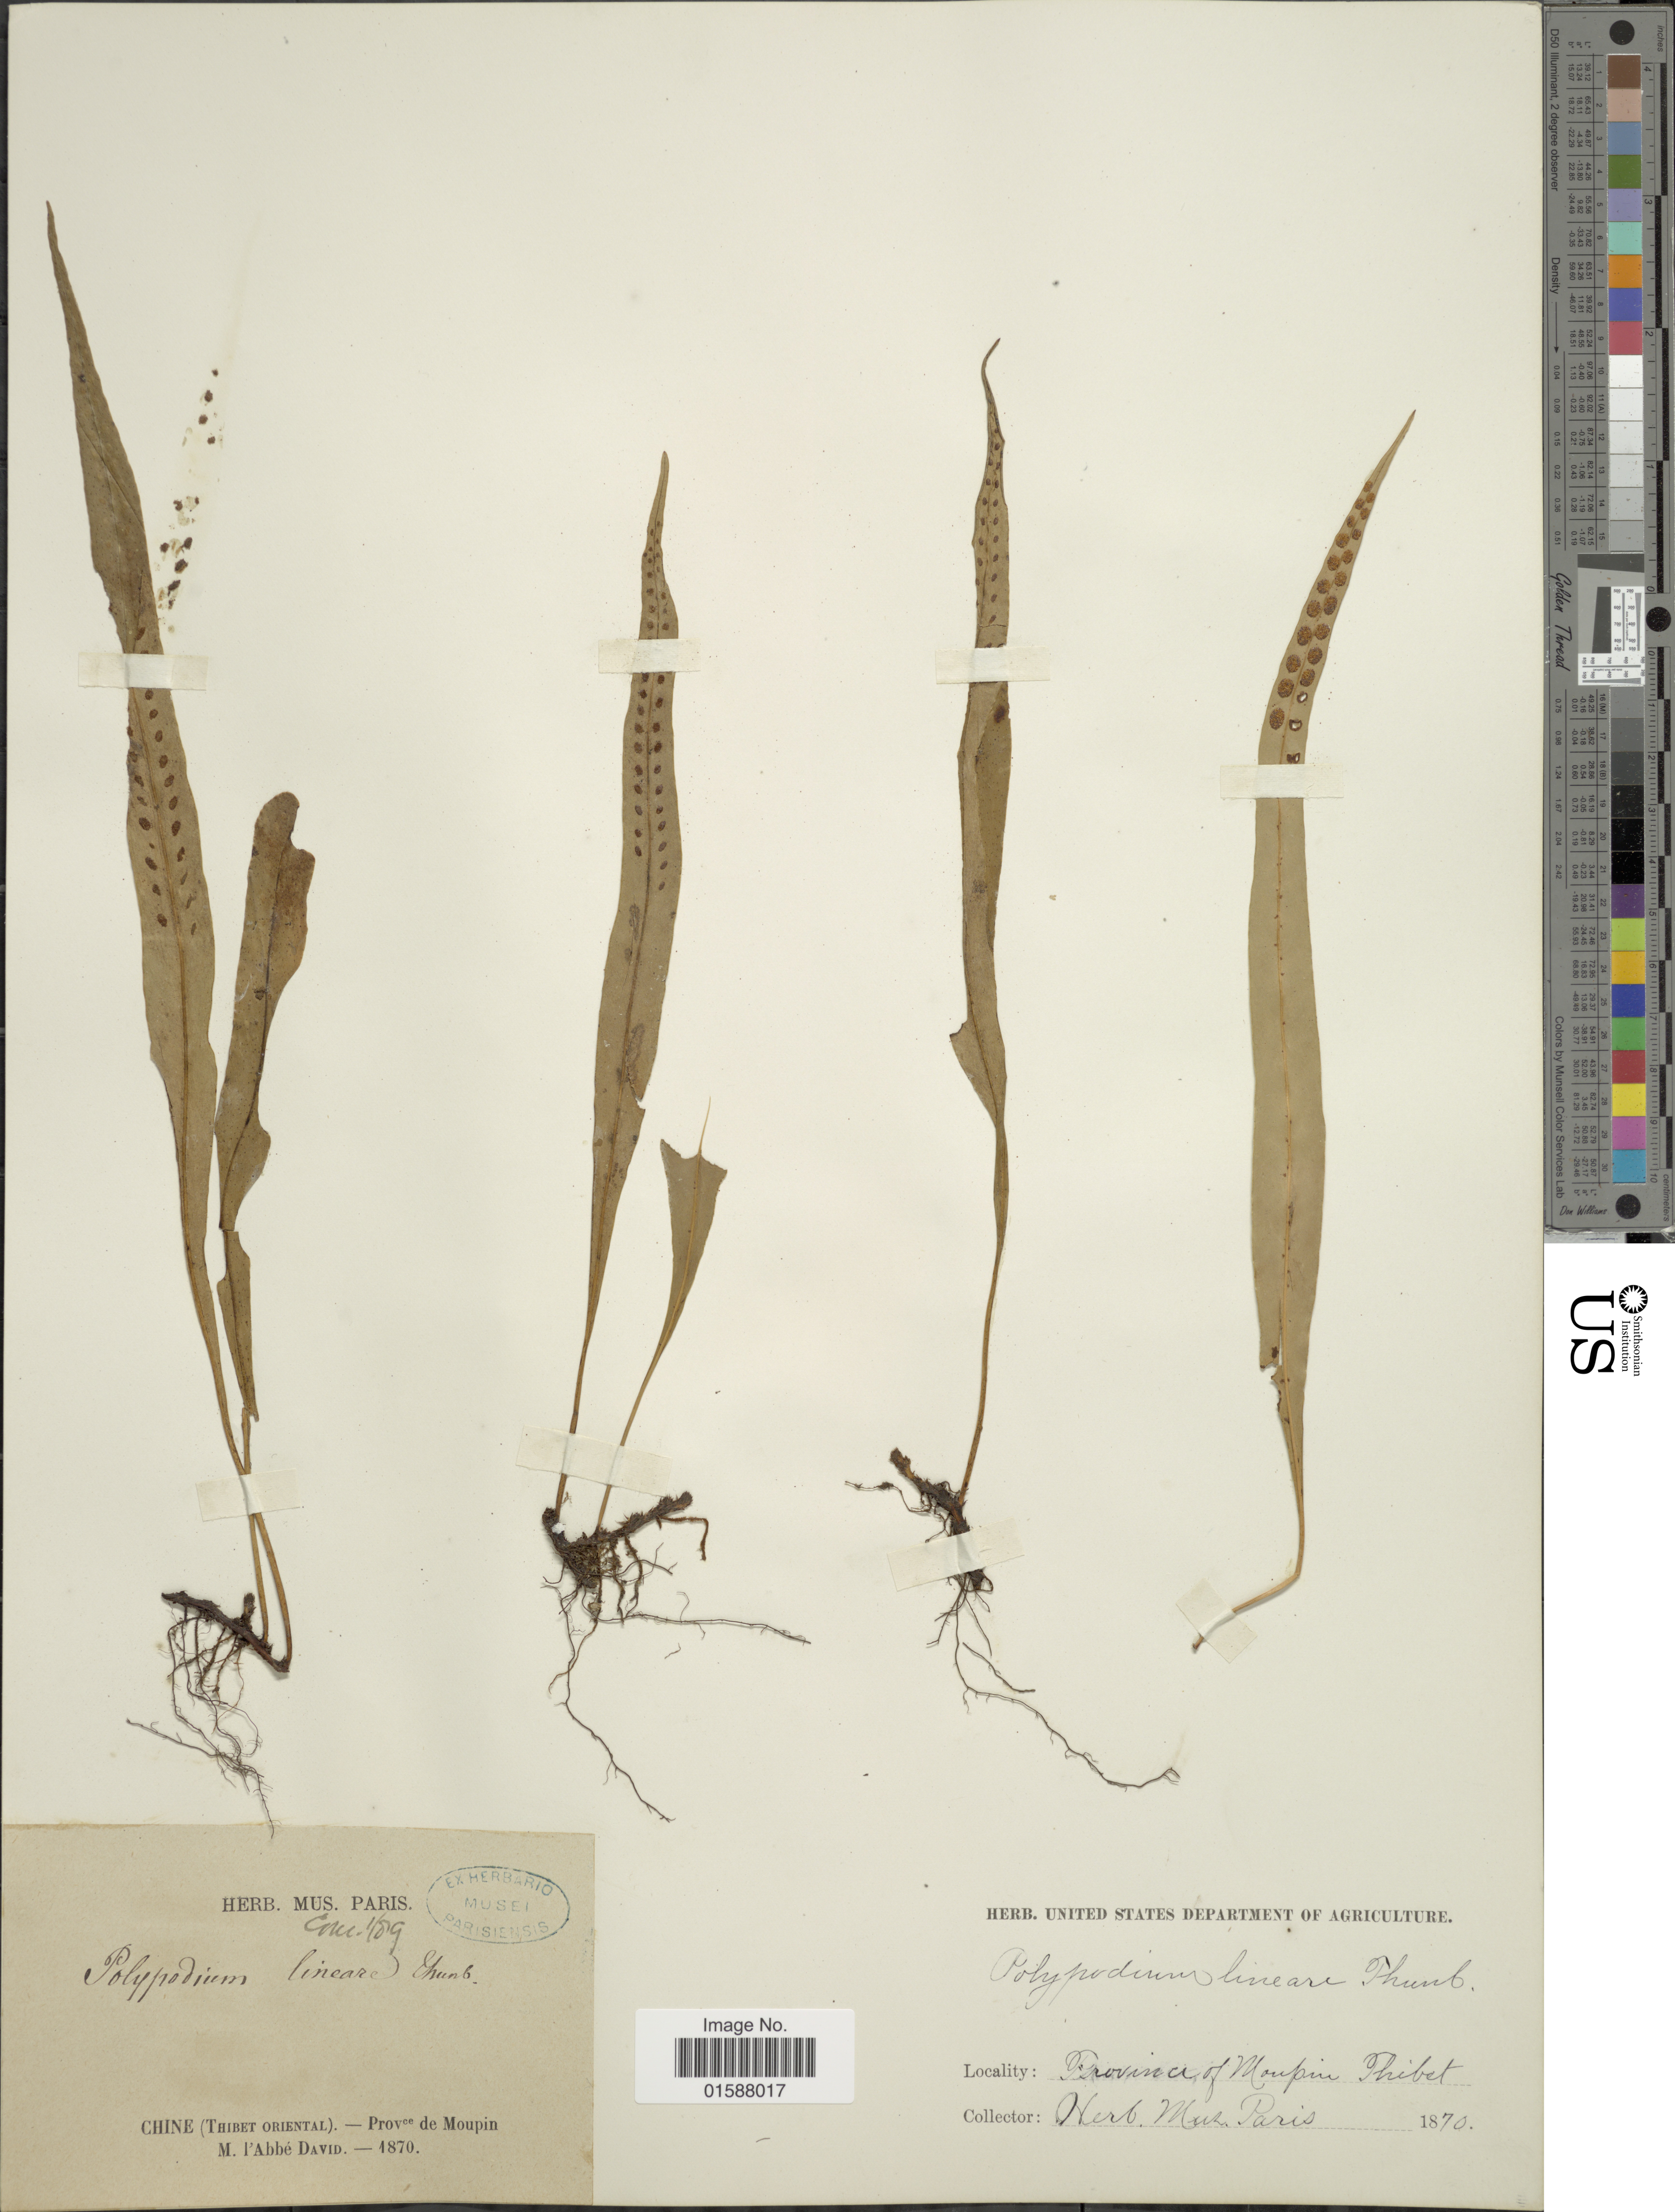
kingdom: Plantae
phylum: Tracheophyta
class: Polypodiopsida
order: Polypodiales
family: Polypodiaceae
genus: Lepisorus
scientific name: Lepisorus thunbergianus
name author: (Kaulf.) Ching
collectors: A. J. P. David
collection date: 1870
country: China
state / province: Xizang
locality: Thibet Oriental. Province of Moupin